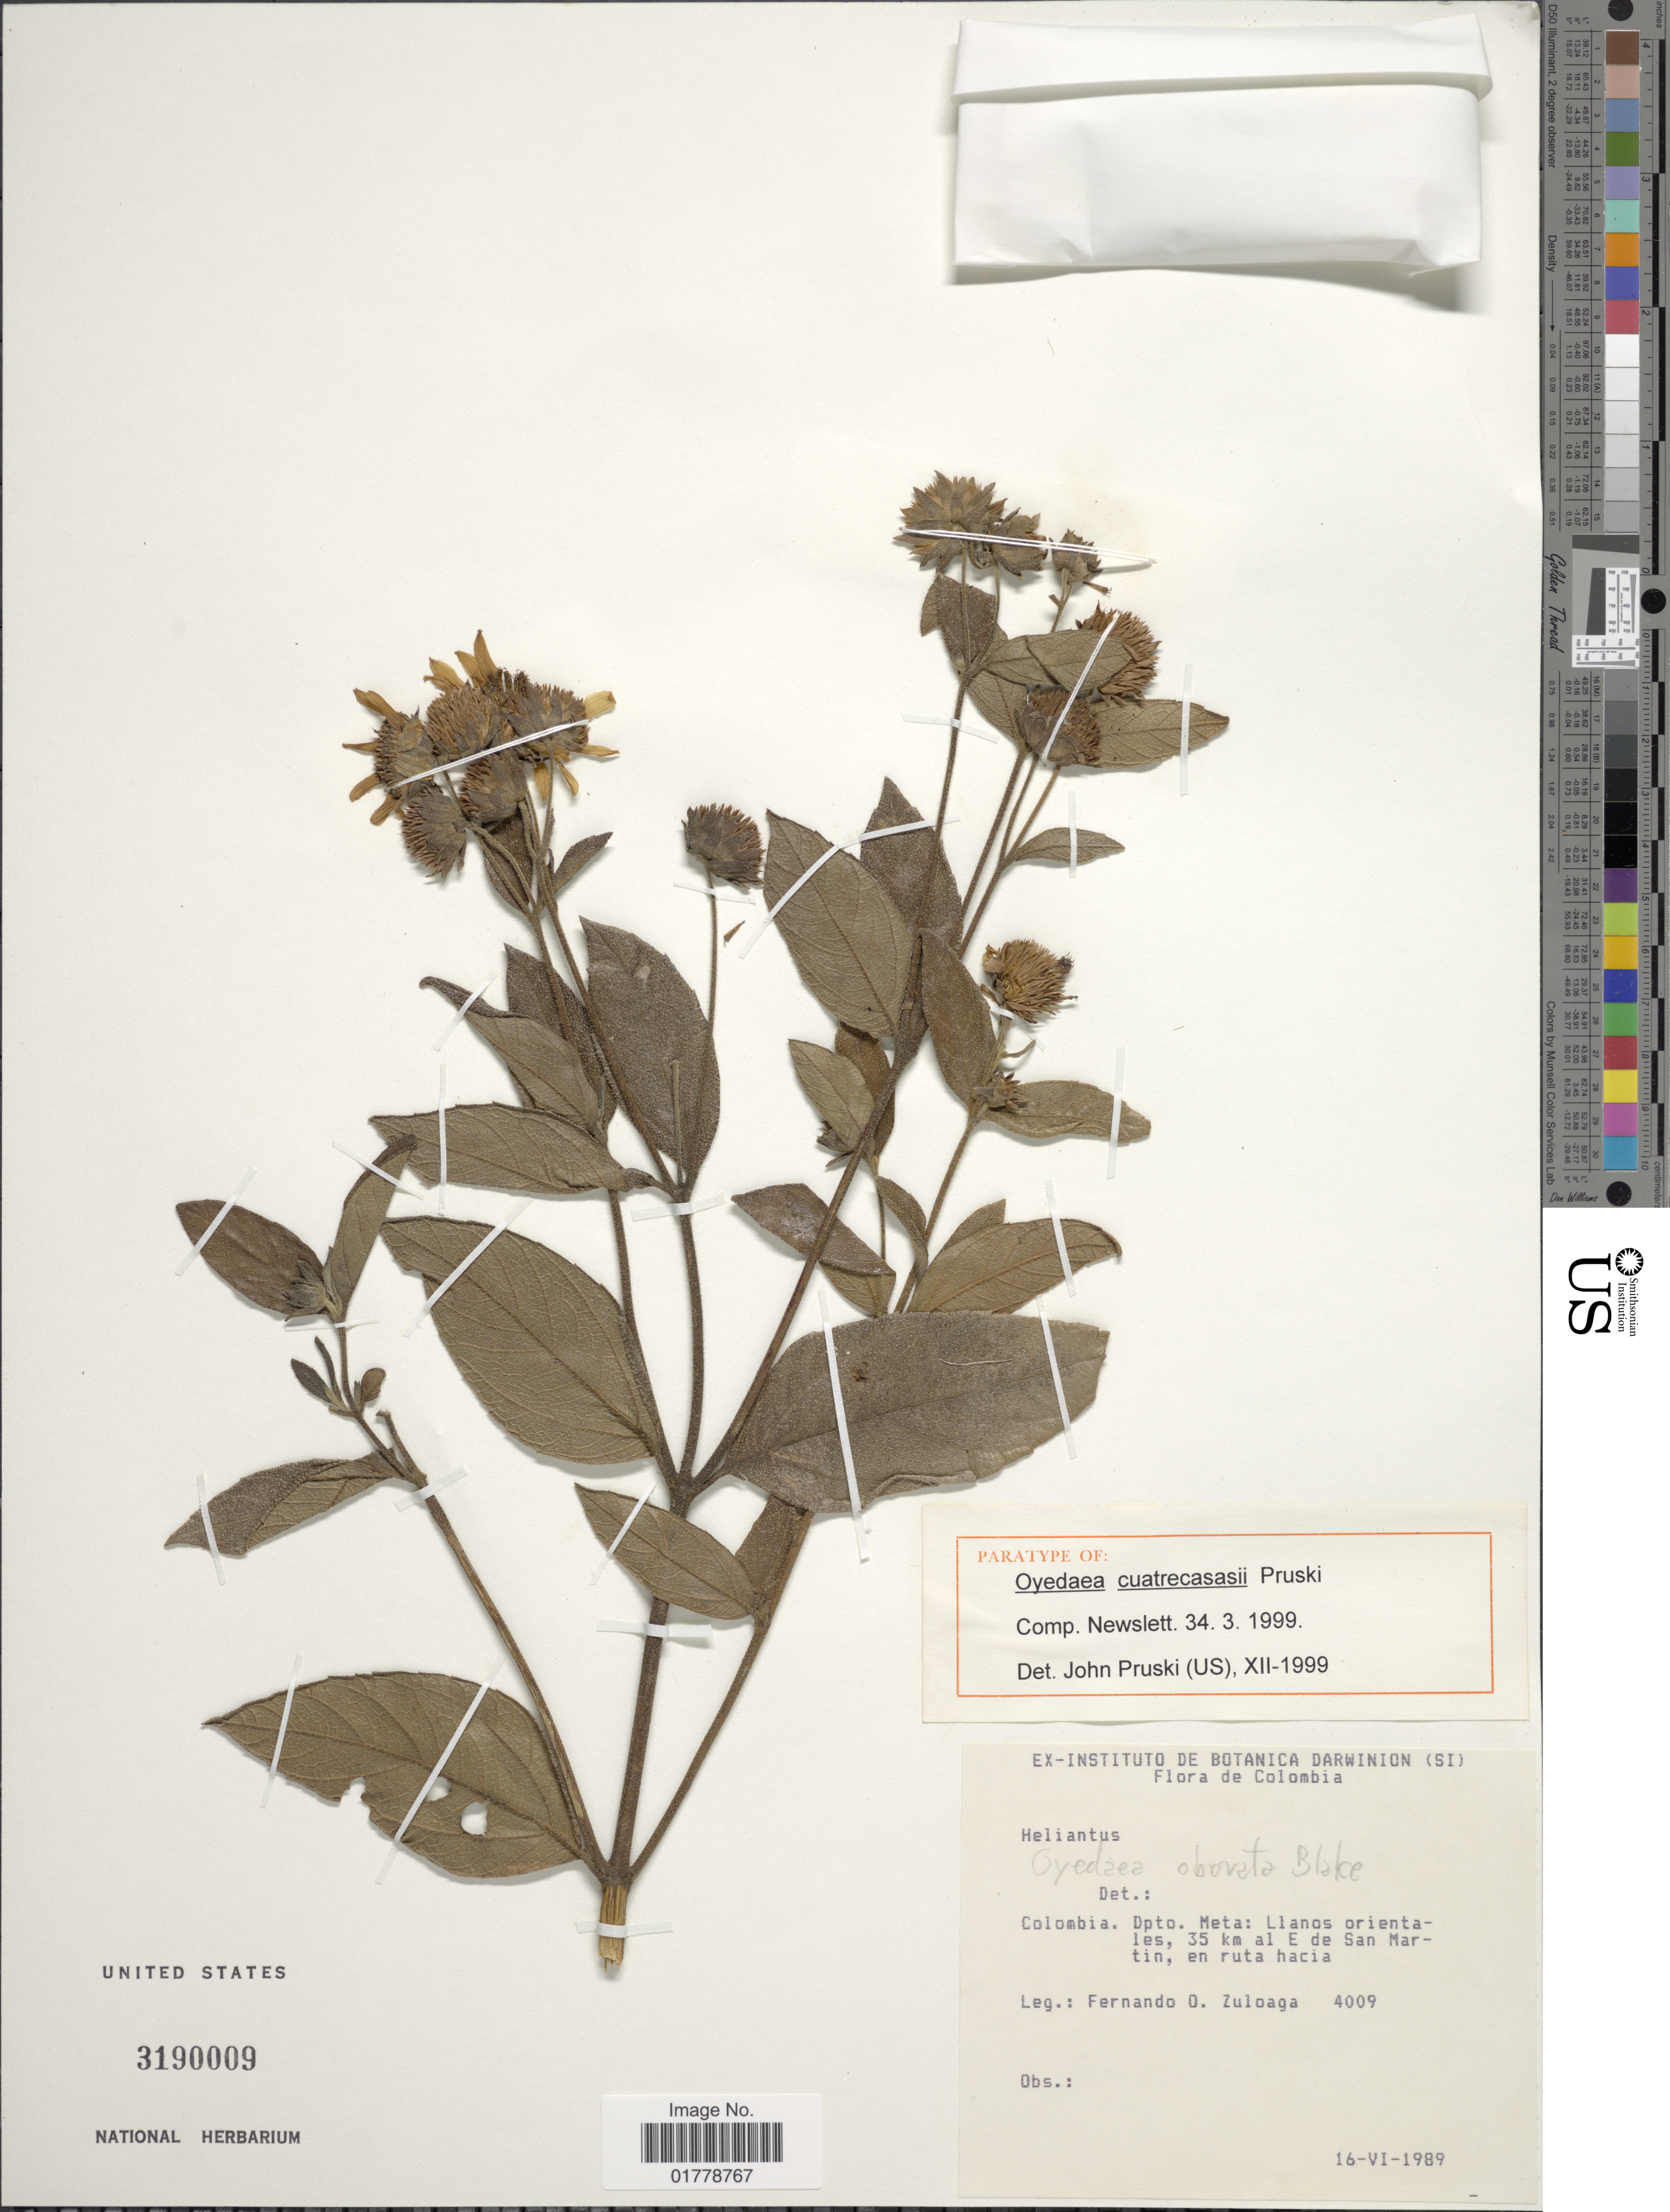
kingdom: Plantae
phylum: Tracheophyta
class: Magnoliopsida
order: Asterales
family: Asteraceae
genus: Oyedaea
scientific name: Oyedaea cuatrecasasii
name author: Pruski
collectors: F. O. Zuloaga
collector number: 4009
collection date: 1989-06-16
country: Colombia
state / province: Meta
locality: Colombia. Dpto. Meta: Llanos orientales, 35 km al E de San Martin, en ruta hacia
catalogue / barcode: US 3190009